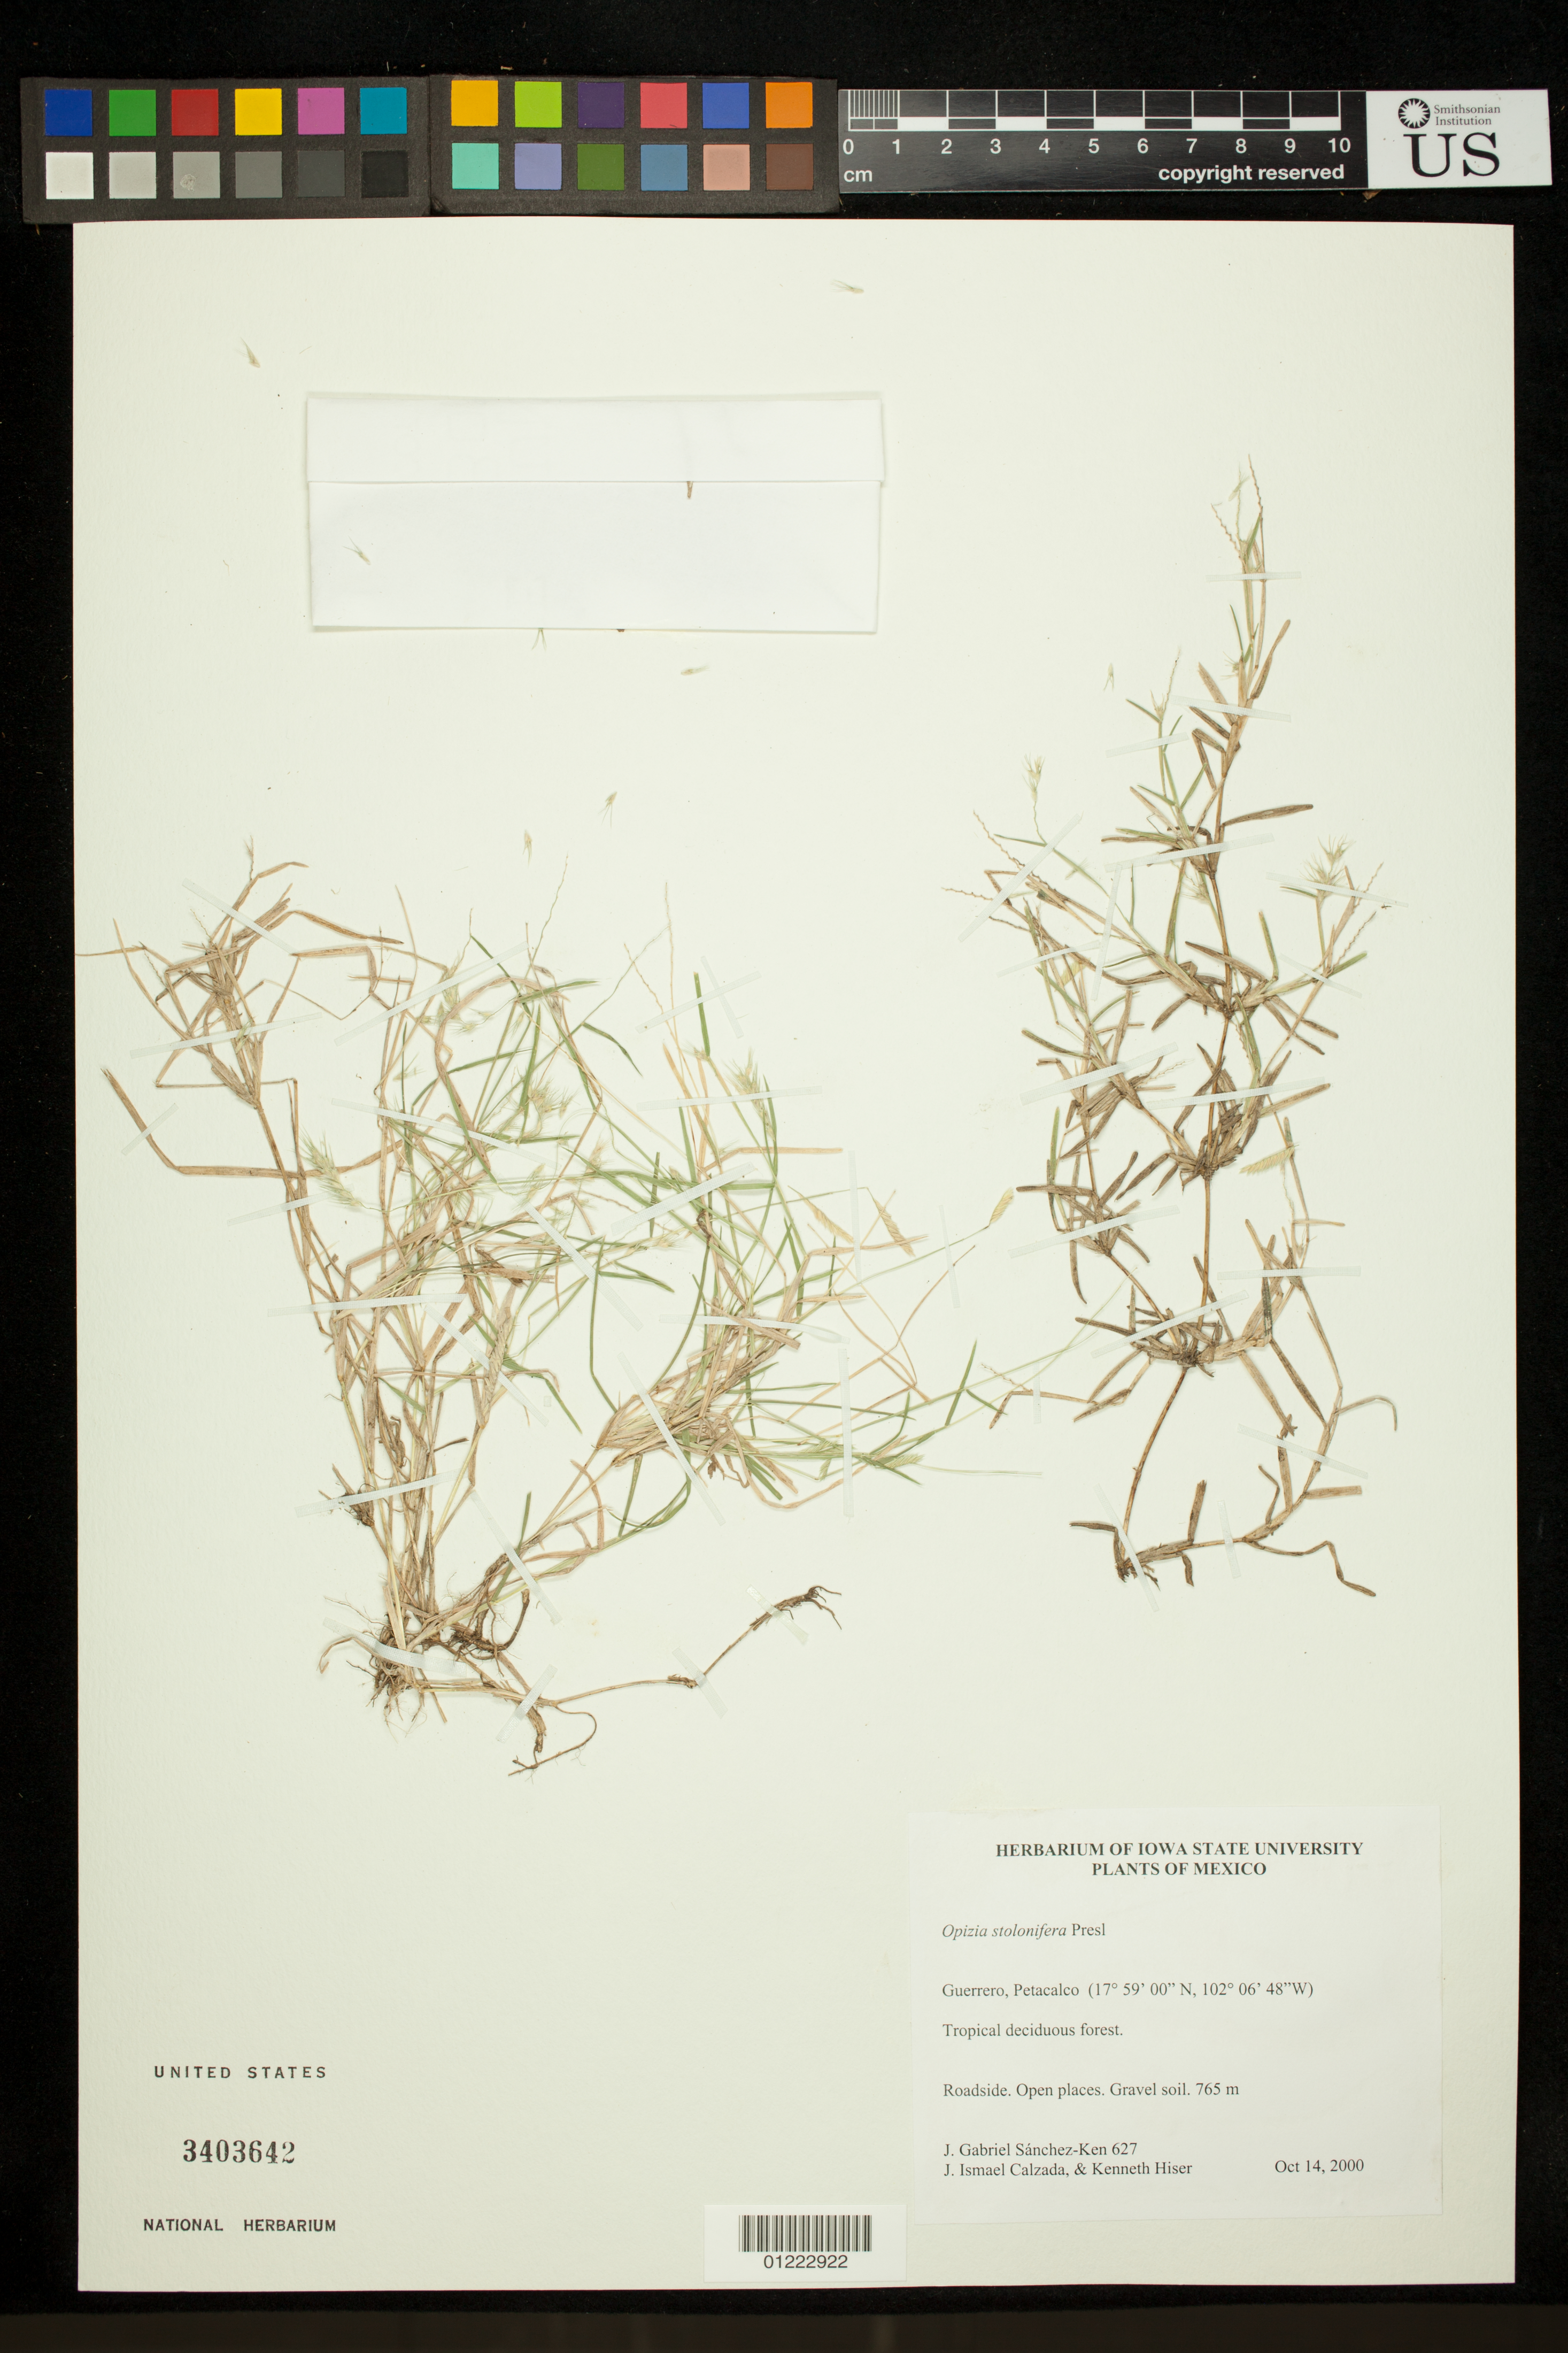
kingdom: Plantae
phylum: Tracheophyta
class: Liliopsida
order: Poales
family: Poaceae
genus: Bouteloua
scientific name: Bouteloua dimorpha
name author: Columbus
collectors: J. G. Sánchez-Ken, J. I. Calzada & K. Hiser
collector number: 627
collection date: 2000-10-14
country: Mexico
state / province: Guerrero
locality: Petacalco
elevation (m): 765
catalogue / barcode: US 3403642